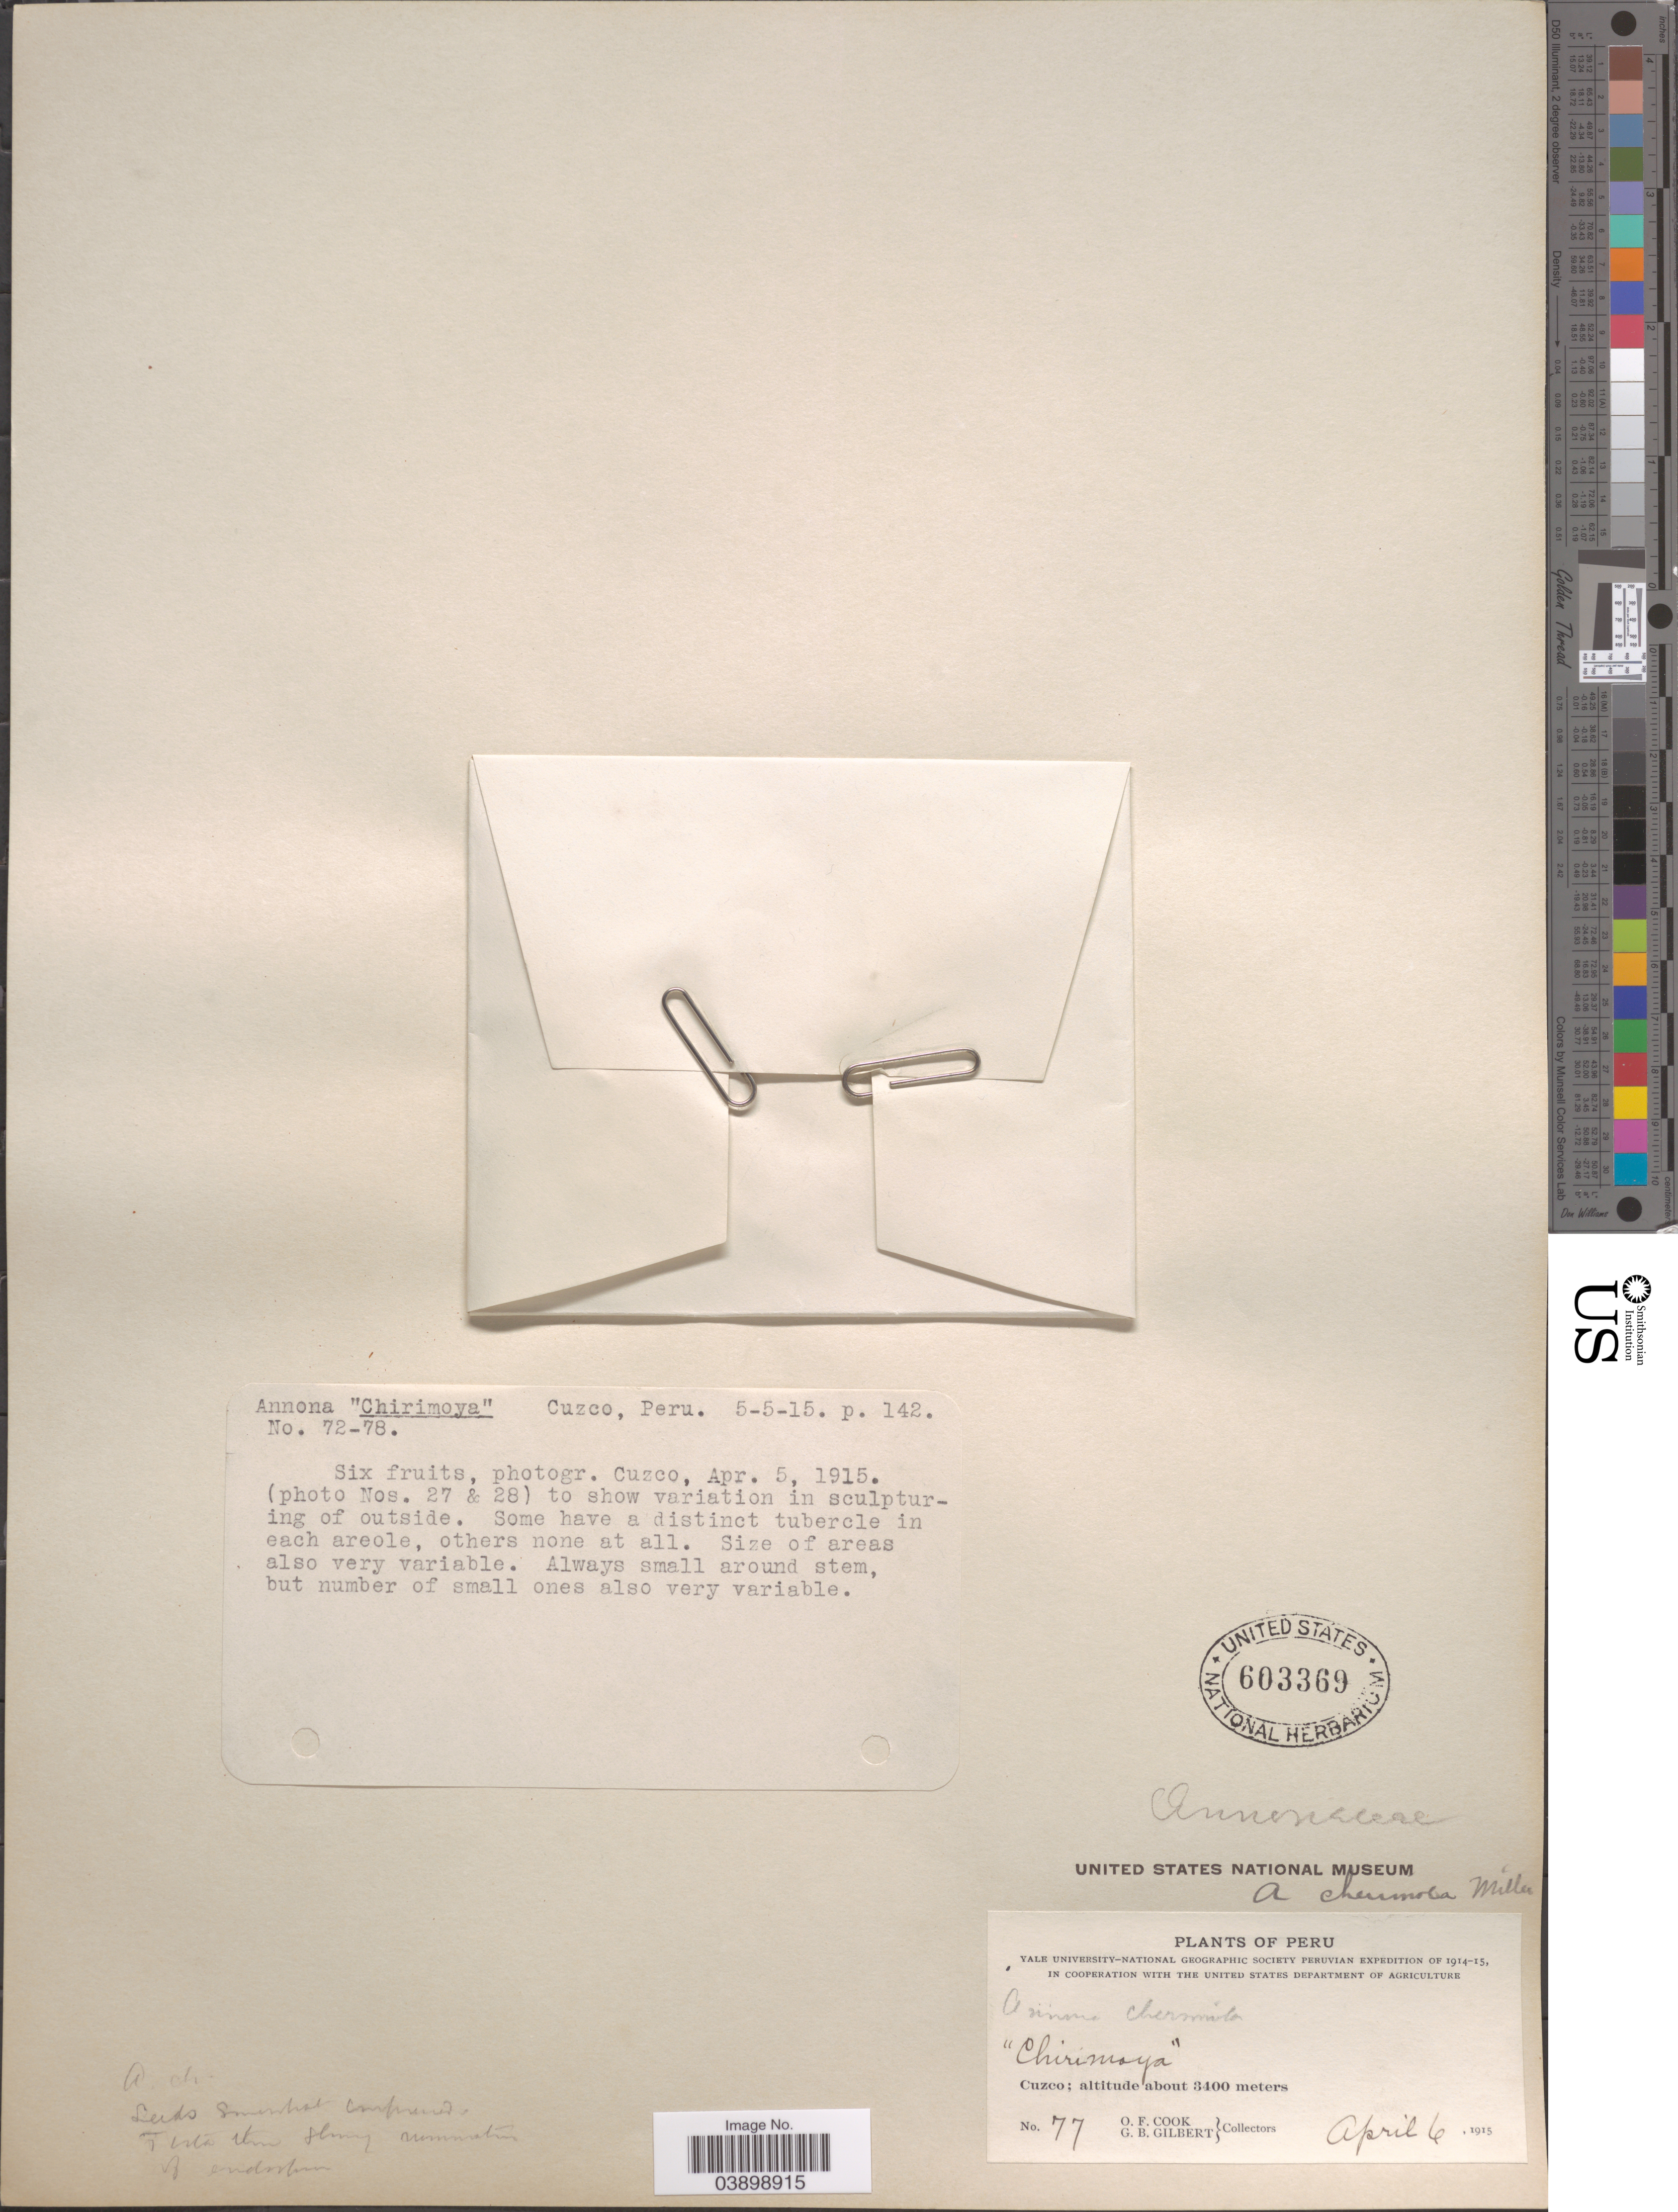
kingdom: Plantae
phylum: Tracheophyta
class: Magnoliopsida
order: Magnoliales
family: Annonaceae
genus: Annona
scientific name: Annona cherimola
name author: Mill.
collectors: O. F. Cook & G. B. Gilbert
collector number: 77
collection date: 1915-04-06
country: Peru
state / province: Cusco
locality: Cuzco.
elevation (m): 3400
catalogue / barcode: US 603369